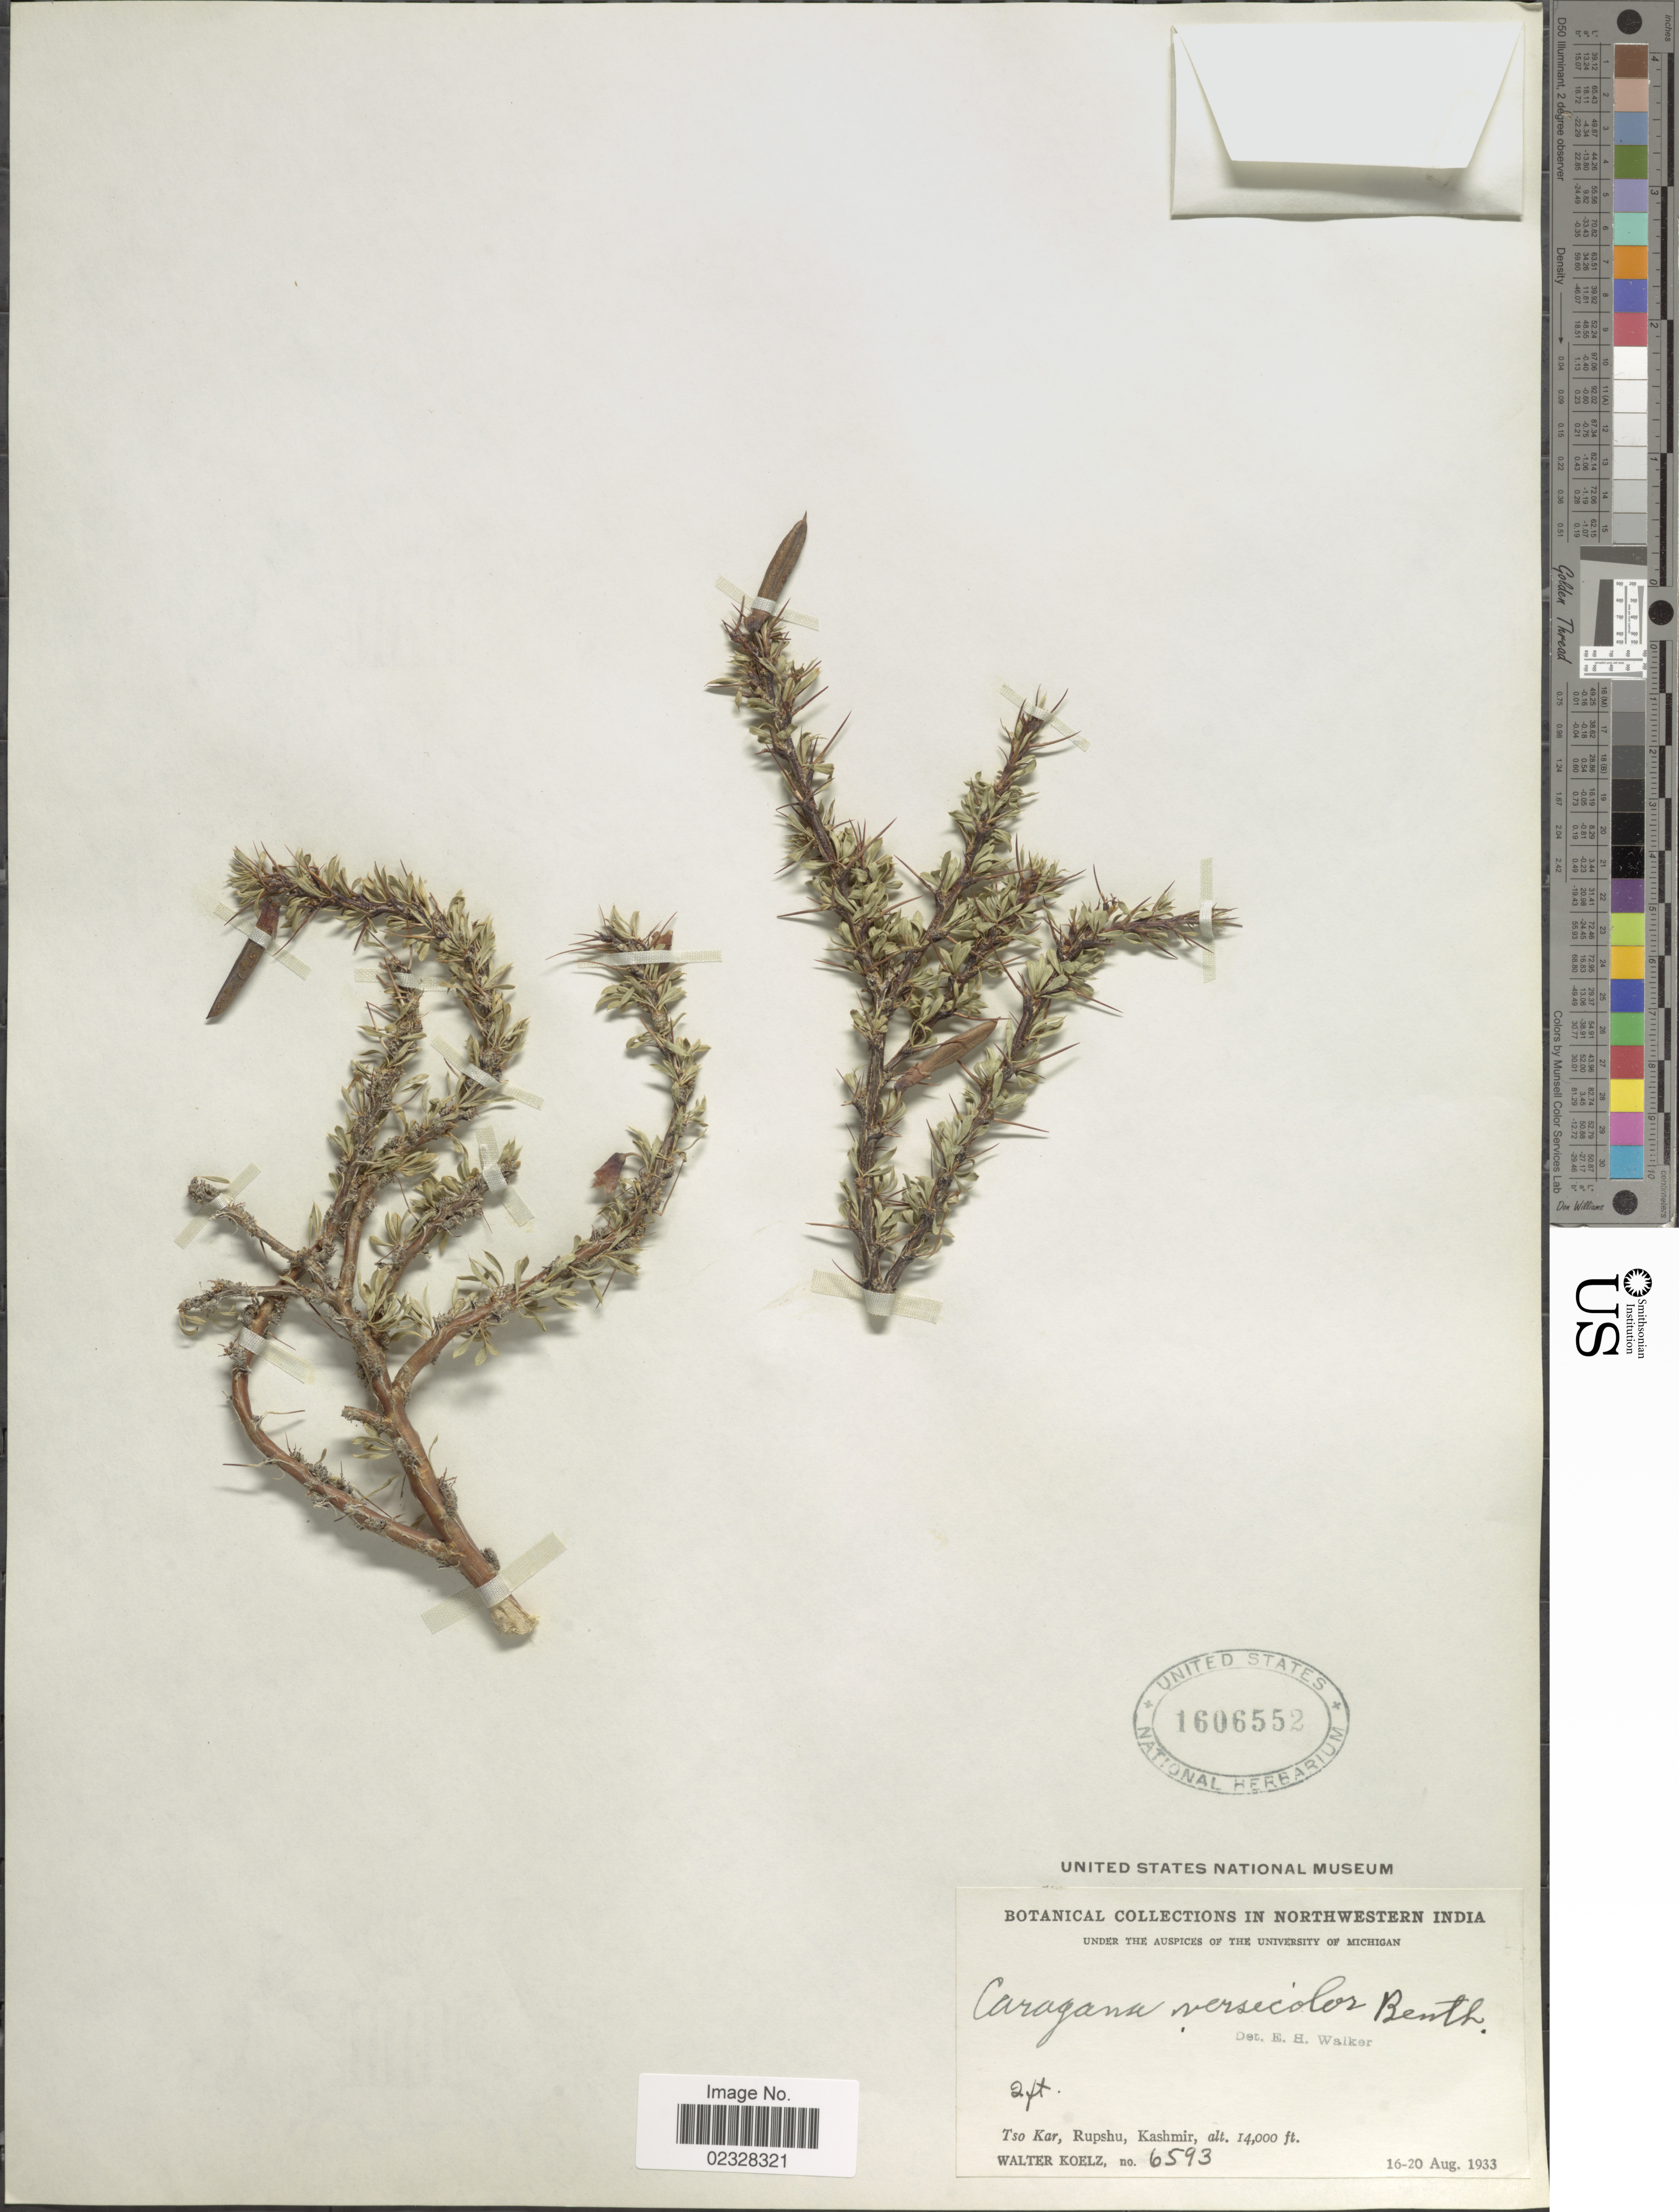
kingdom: Plantae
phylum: Tracheophyta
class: Magnoliopsida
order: Fabales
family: Fabaceae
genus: Caragana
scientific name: Caragana versicolor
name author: Benth.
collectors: W. N. Koelz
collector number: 6593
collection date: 1933-08-16/1933-08-20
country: India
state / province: Jammu and Kashmir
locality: Northwestern India, Tso Kar, Rupshu, Kashmir.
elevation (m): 4267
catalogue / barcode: US 1606552